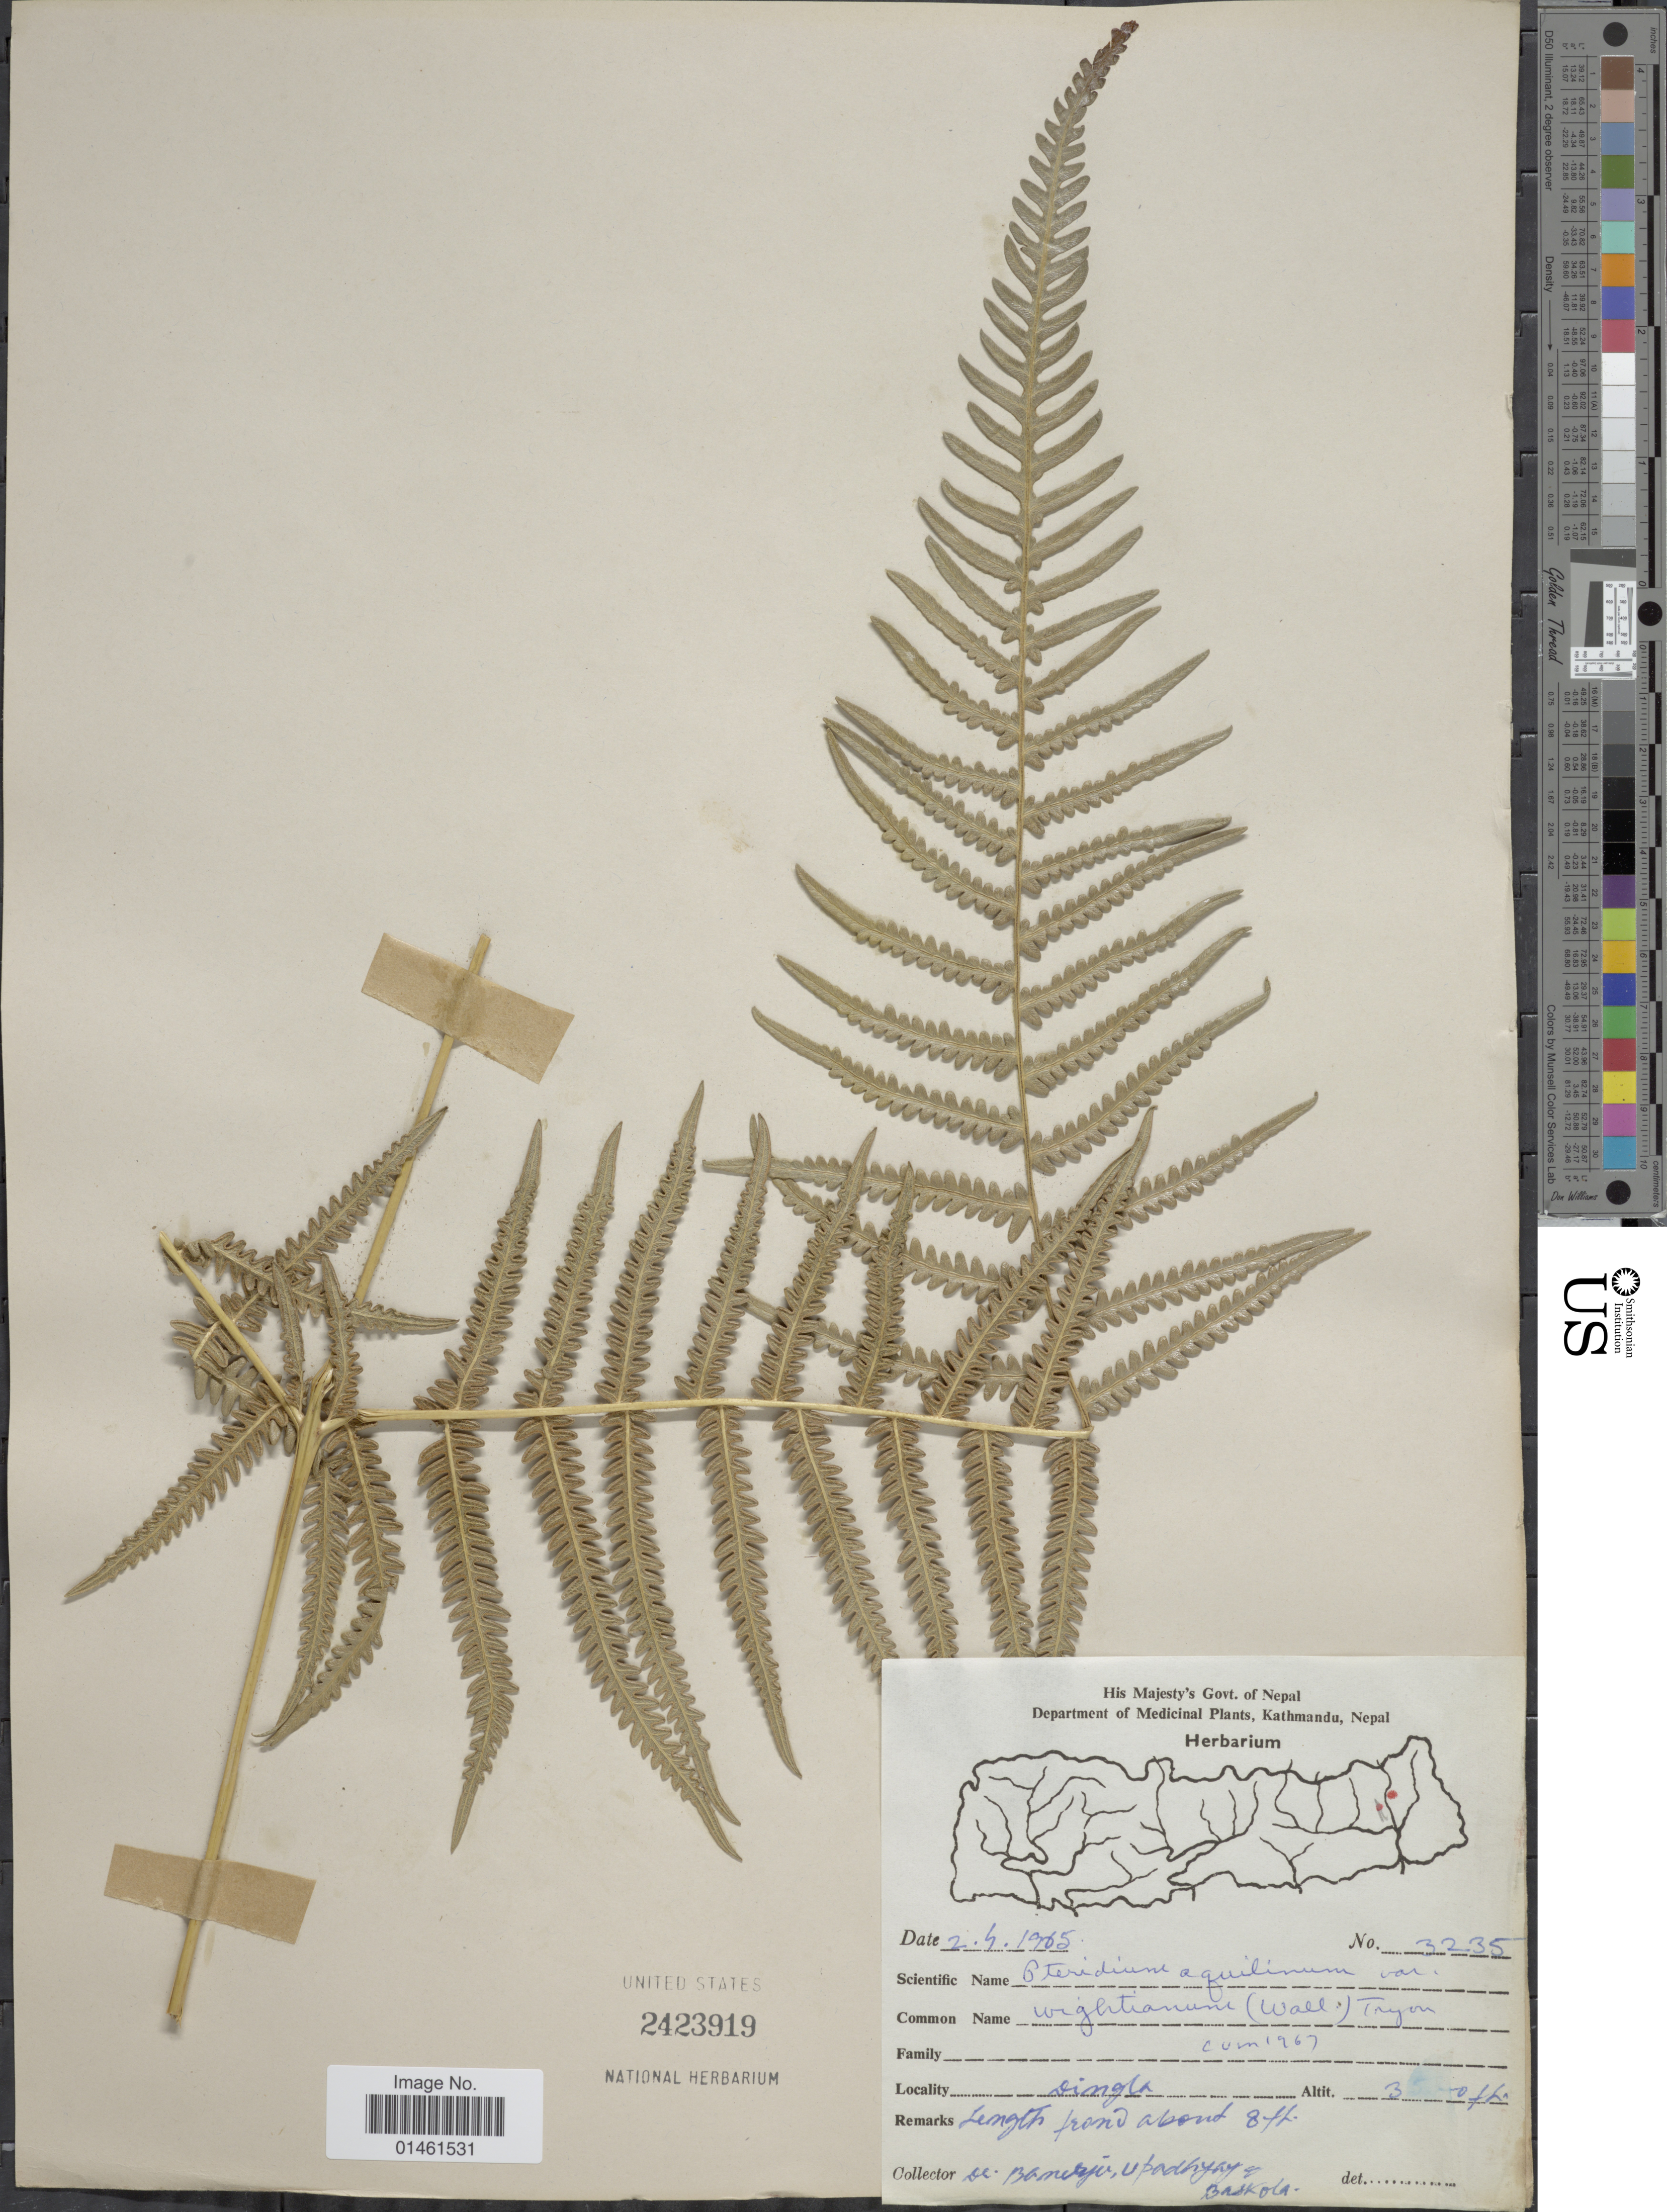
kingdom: Plantae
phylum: Tracheophyta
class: Polypodiopsida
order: Polypodiales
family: Dennstaedtiaceae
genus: Pteridium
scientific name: Pteridium aquilinum var. wightianum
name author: (J. Agardh) R.M. Tryon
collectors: -. Banerjee, Upadhyay, -- & Baskola, --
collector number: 3235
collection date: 1965-04-02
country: Nepal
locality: Dingla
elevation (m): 914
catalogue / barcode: US 2423919